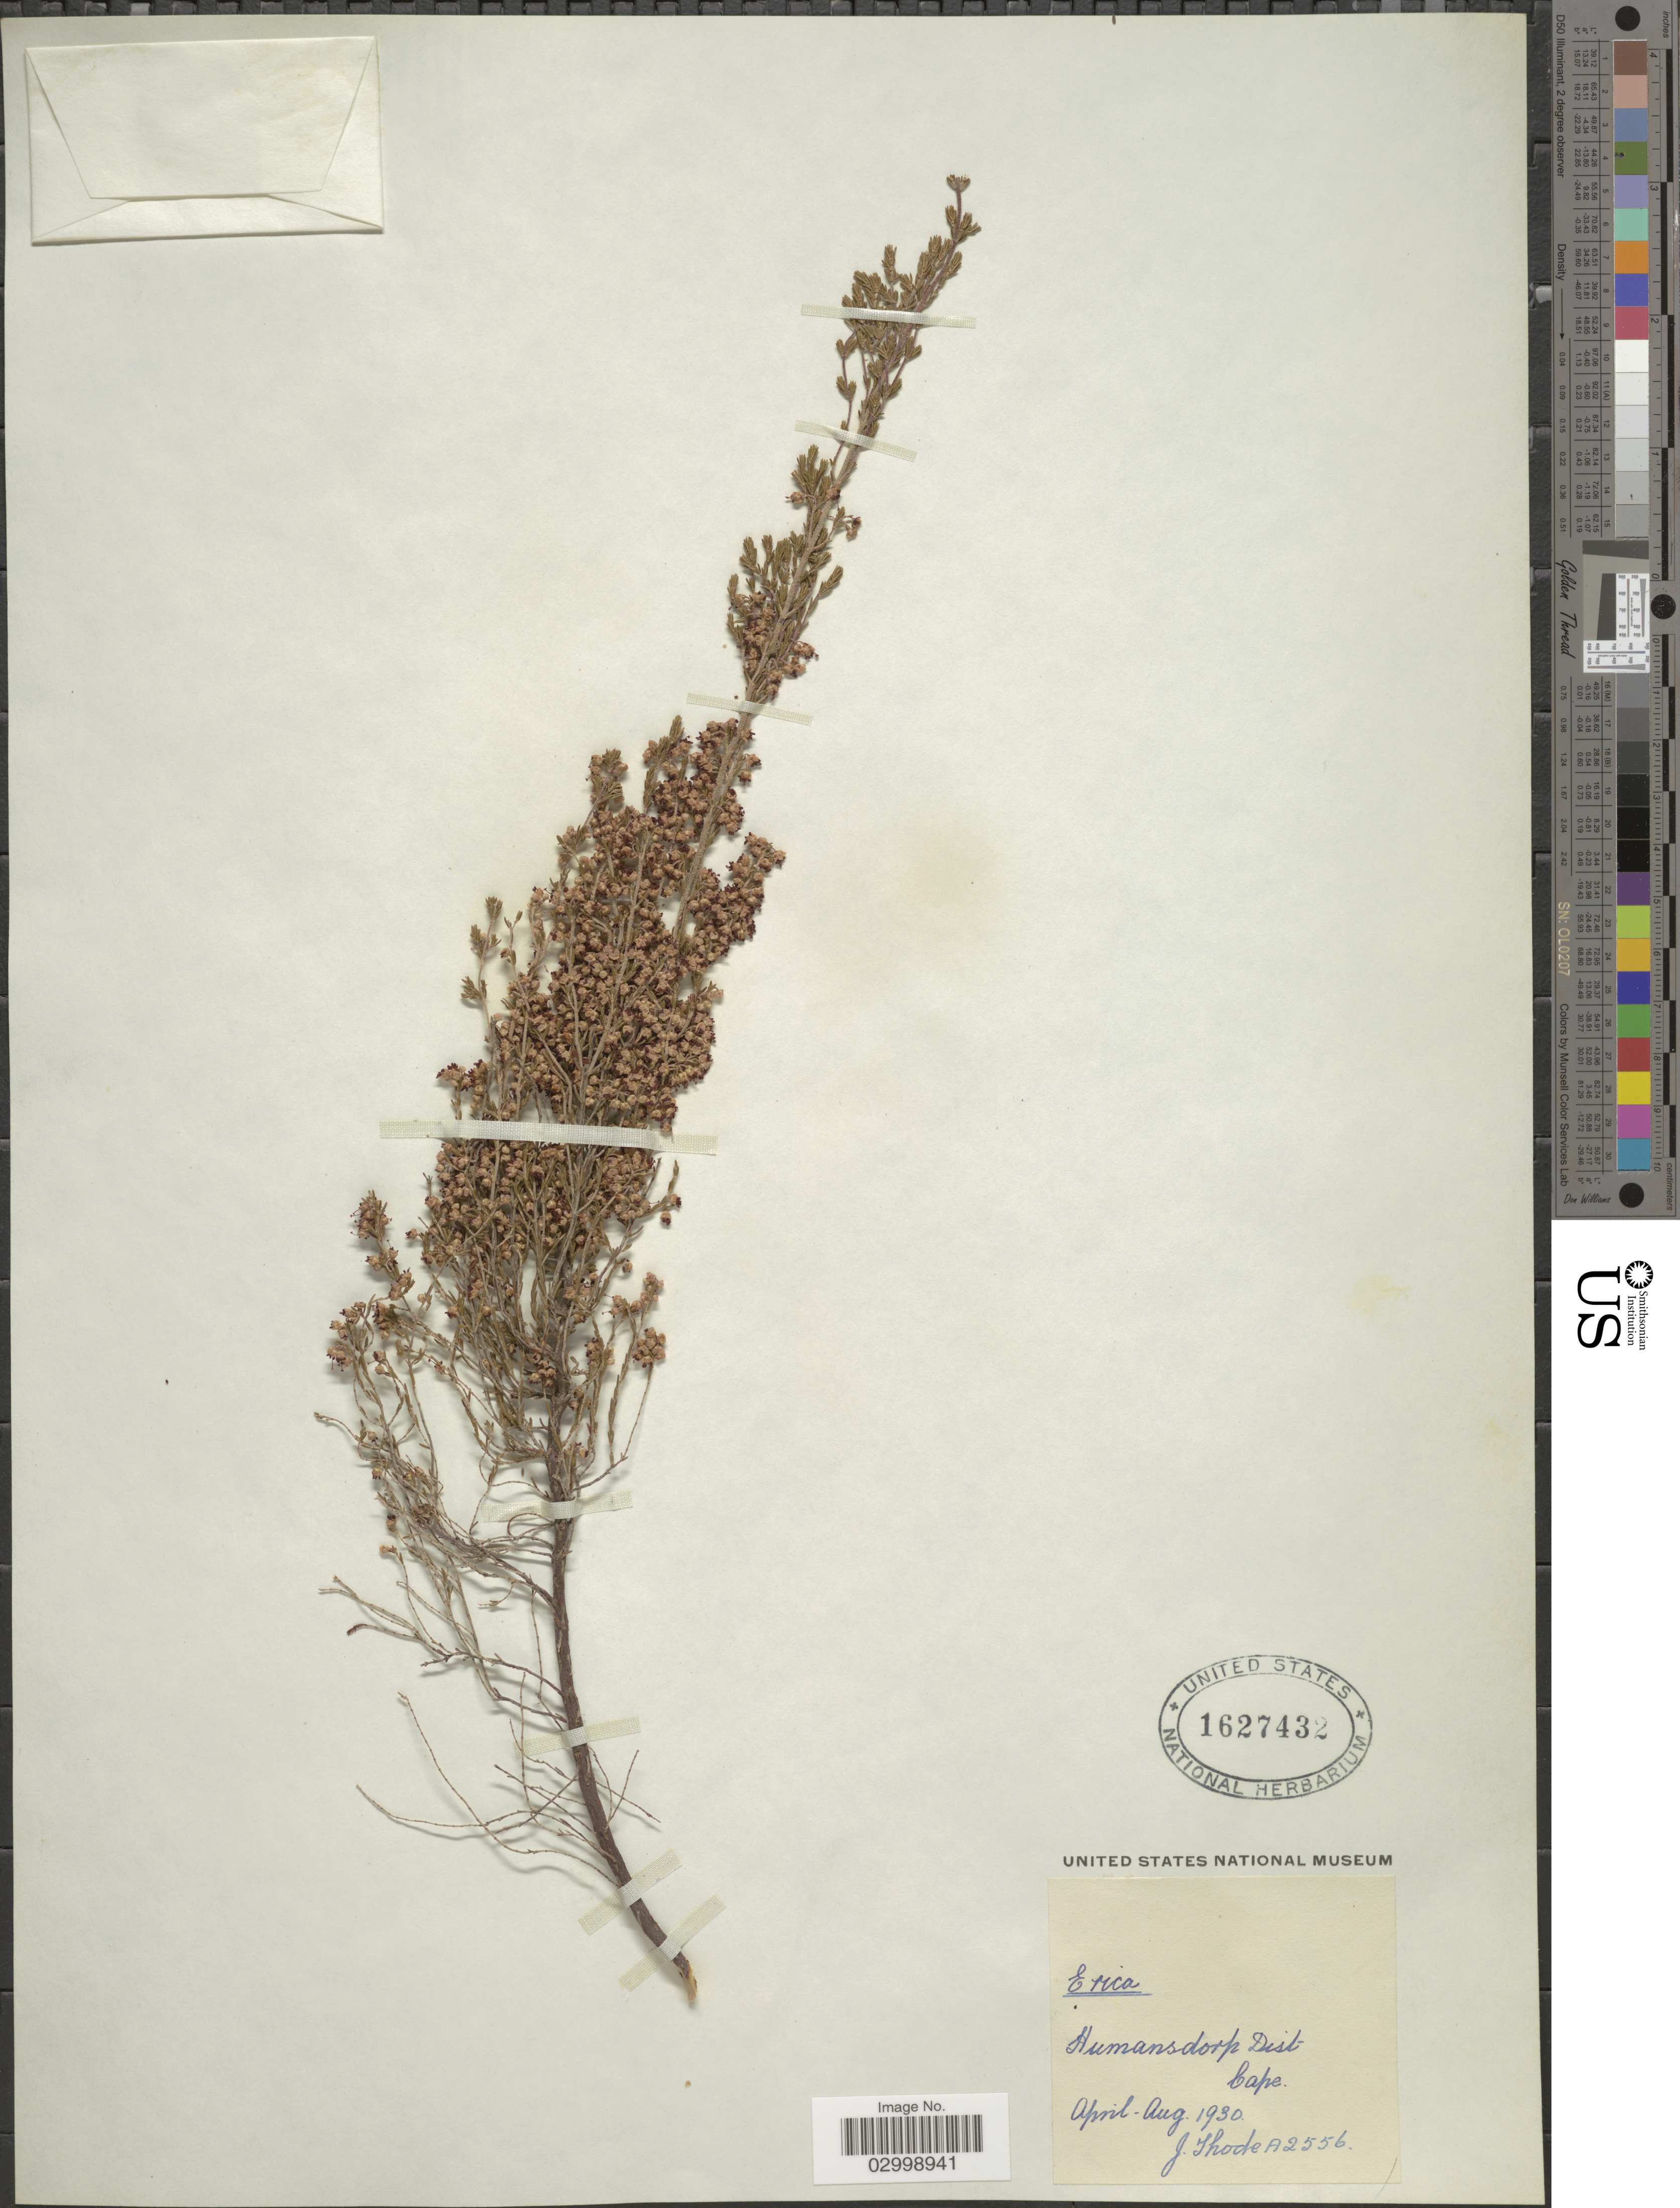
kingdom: Plantae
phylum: Tracheophyta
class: Magnoliopsida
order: Ericales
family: Ericaceae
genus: Erica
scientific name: Erica sp.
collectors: J. Thode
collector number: A2556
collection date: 1930-04/1930-08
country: South Africa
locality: Humansdorp Dist, Cape.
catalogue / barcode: US 1627432